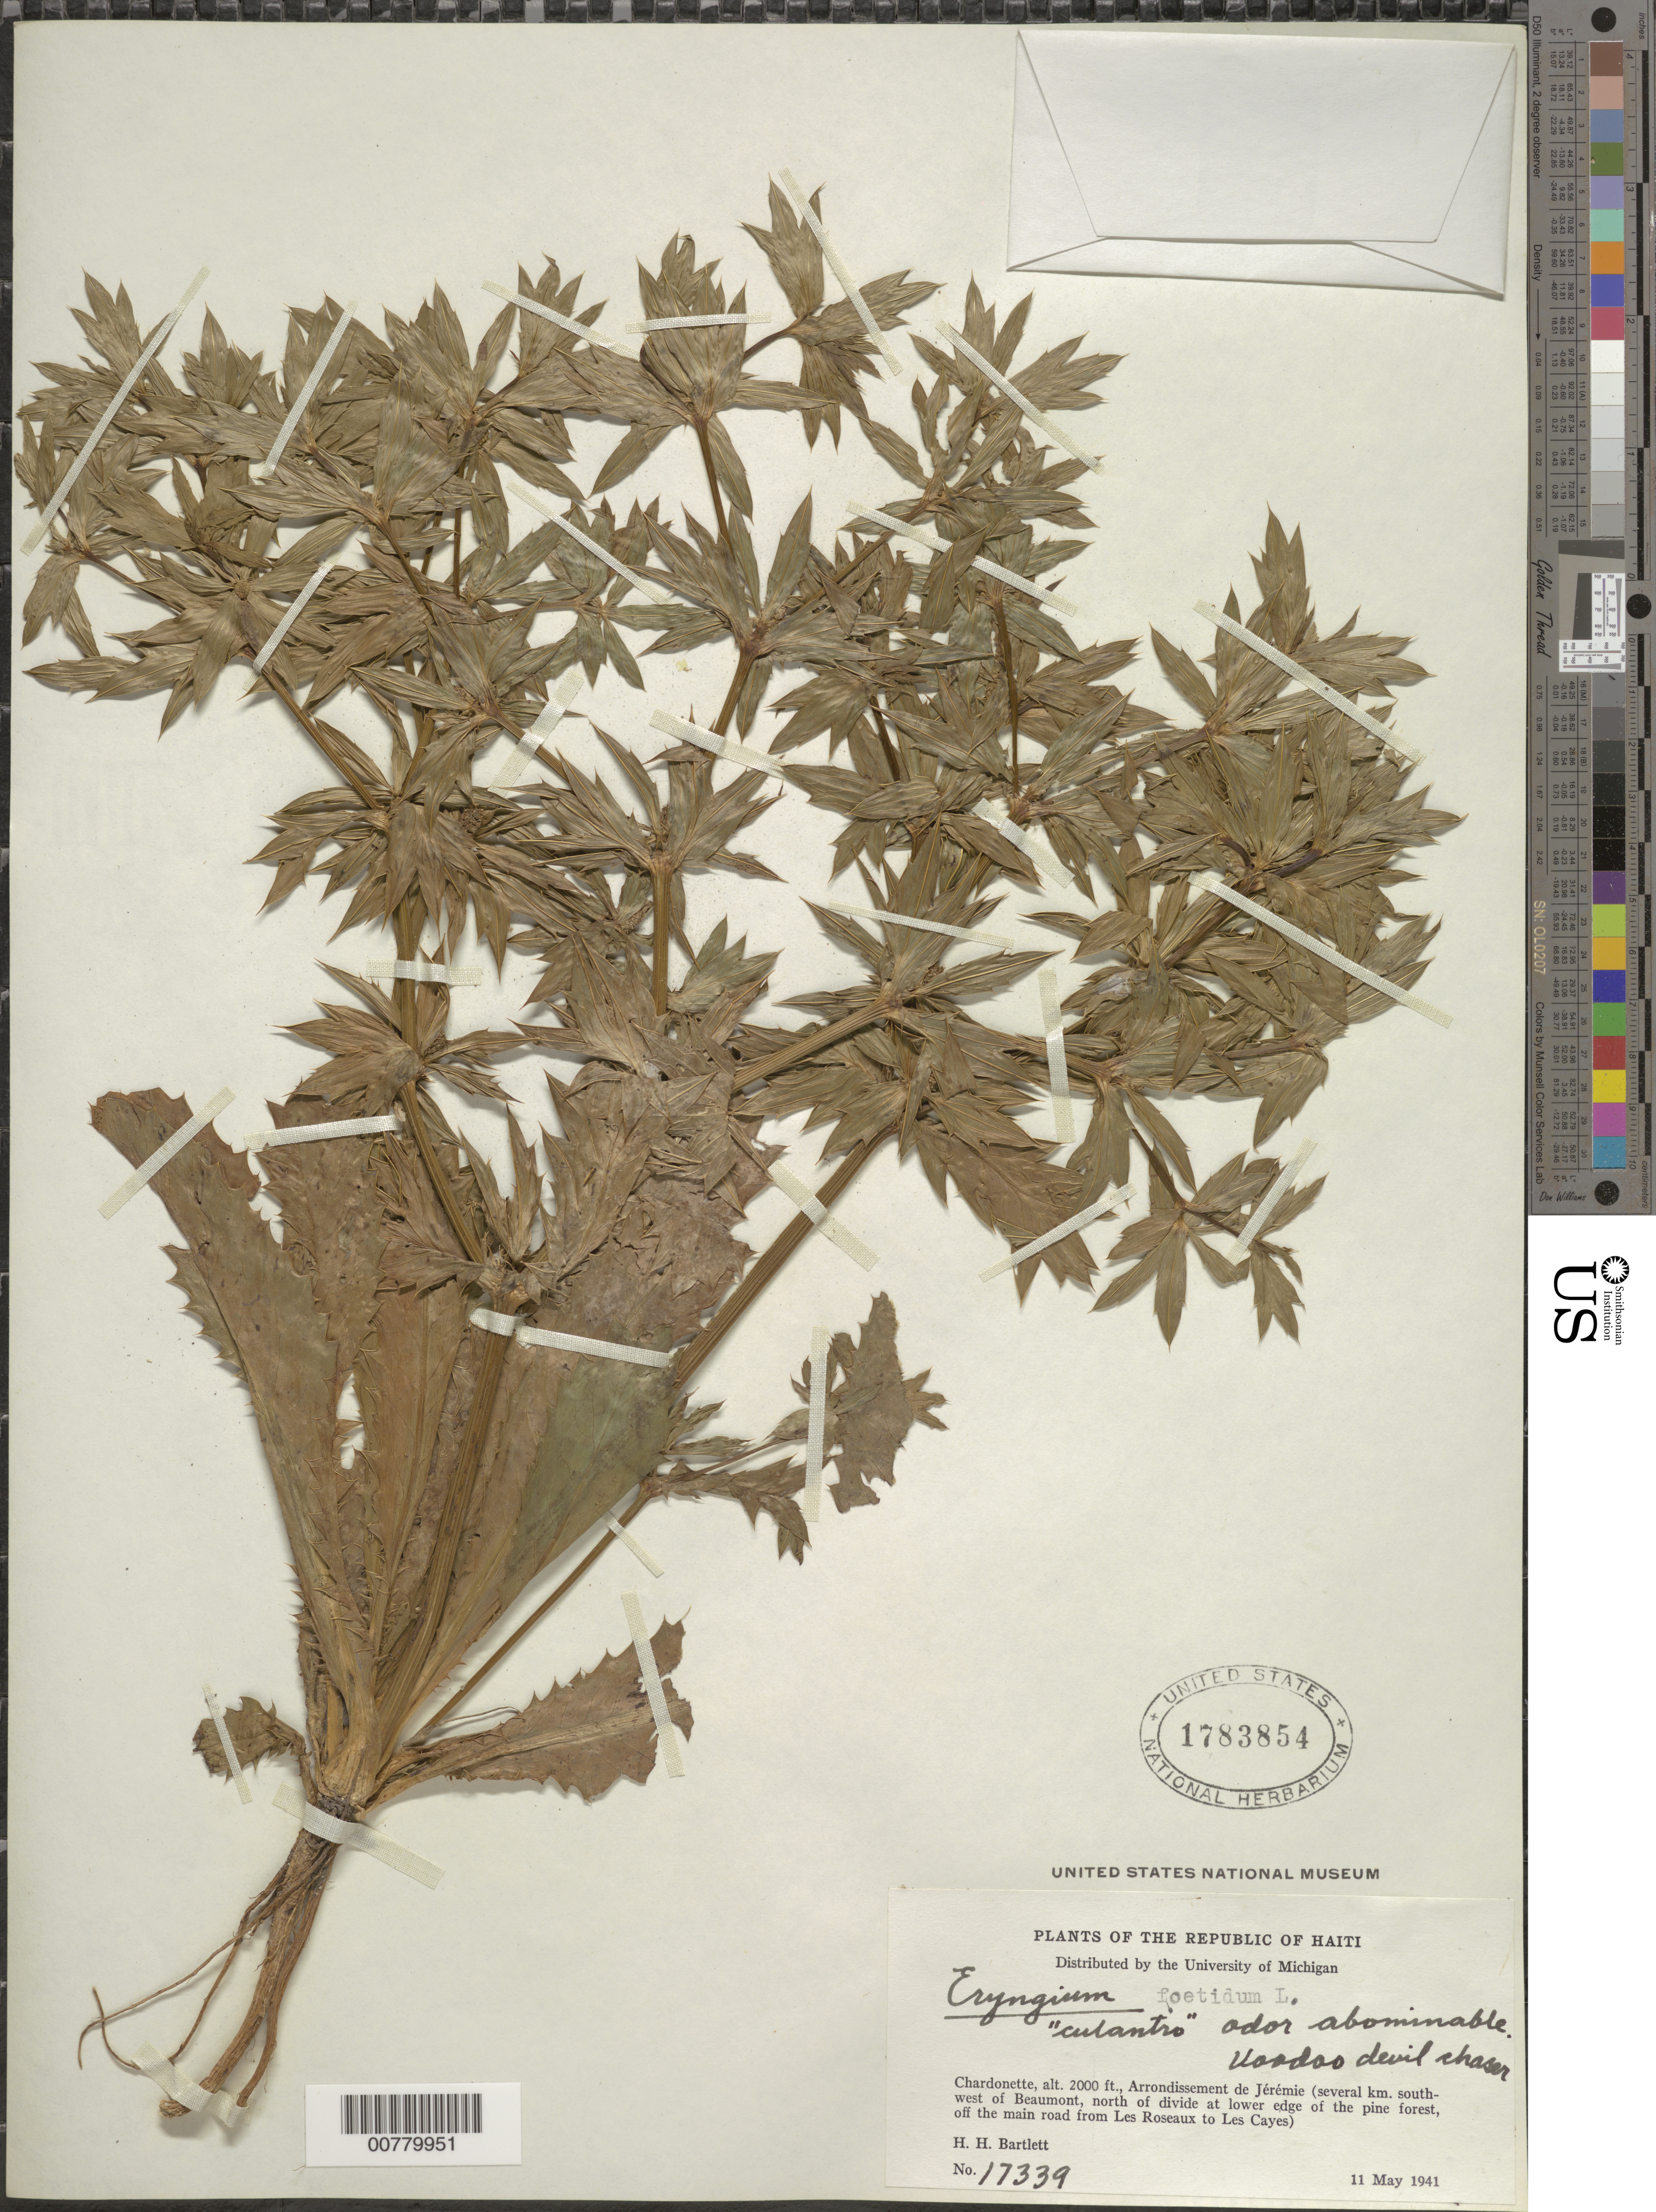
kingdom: Plantae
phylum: Tracheophyta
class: Magnoliopsida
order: Apiales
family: Apiaceae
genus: Eryngium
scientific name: Eryngium foetidum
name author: L.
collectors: H. H. Bartlett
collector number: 17339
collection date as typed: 11 May 1941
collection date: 1941-05-11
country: Haiti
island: Hispaniola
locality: Chardonette, arrondissement de Jérémie (several km southwest of Beaumont, north of divide at lower edge of the pine forest, off the main road from Les Roseaux to Les Cayes).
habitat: At lower edge of the pine forest.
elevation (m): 610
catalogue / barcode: US 1783854